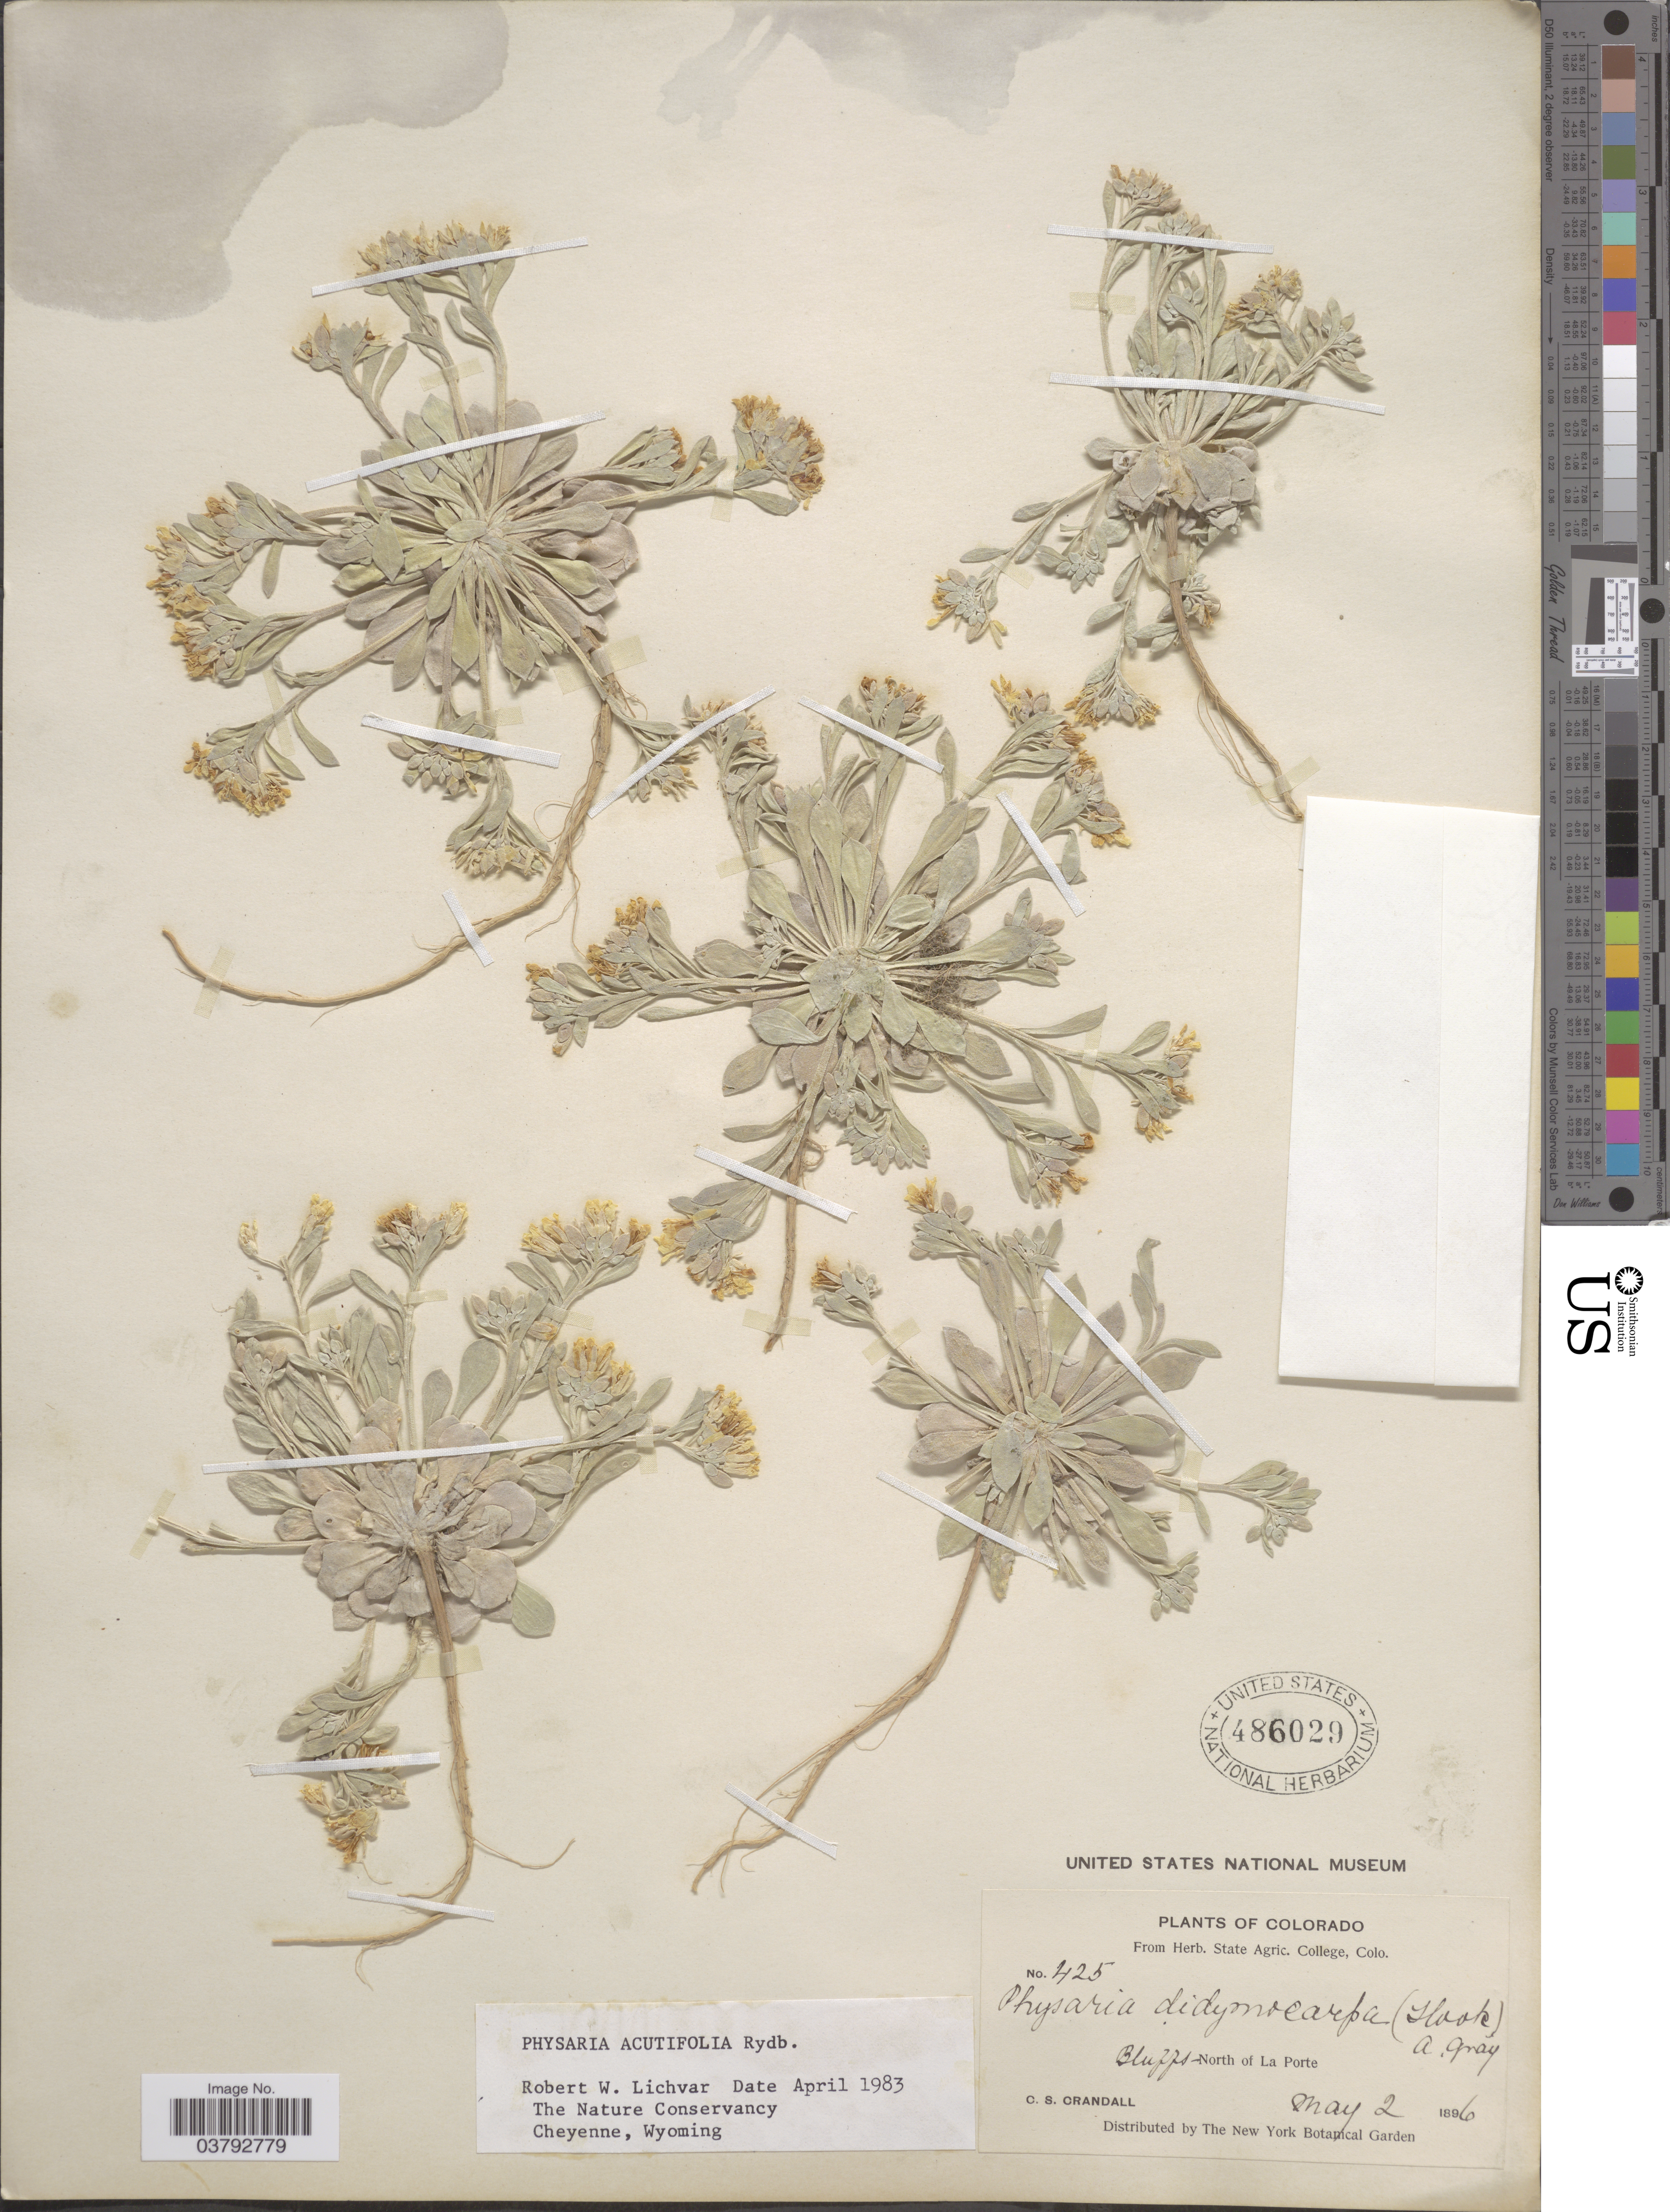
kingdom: Plantae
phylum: Tracheophyta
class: Magnoliopsida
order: Brassicales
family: Brassicaceae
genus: Physaria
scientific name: Physaria acutifolia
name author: Rydb.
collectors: C. Crandall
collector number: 425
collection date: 1896-05-02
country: United States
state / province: Colorado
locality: Bluffs-North of La Porte.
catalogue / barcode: US 486029